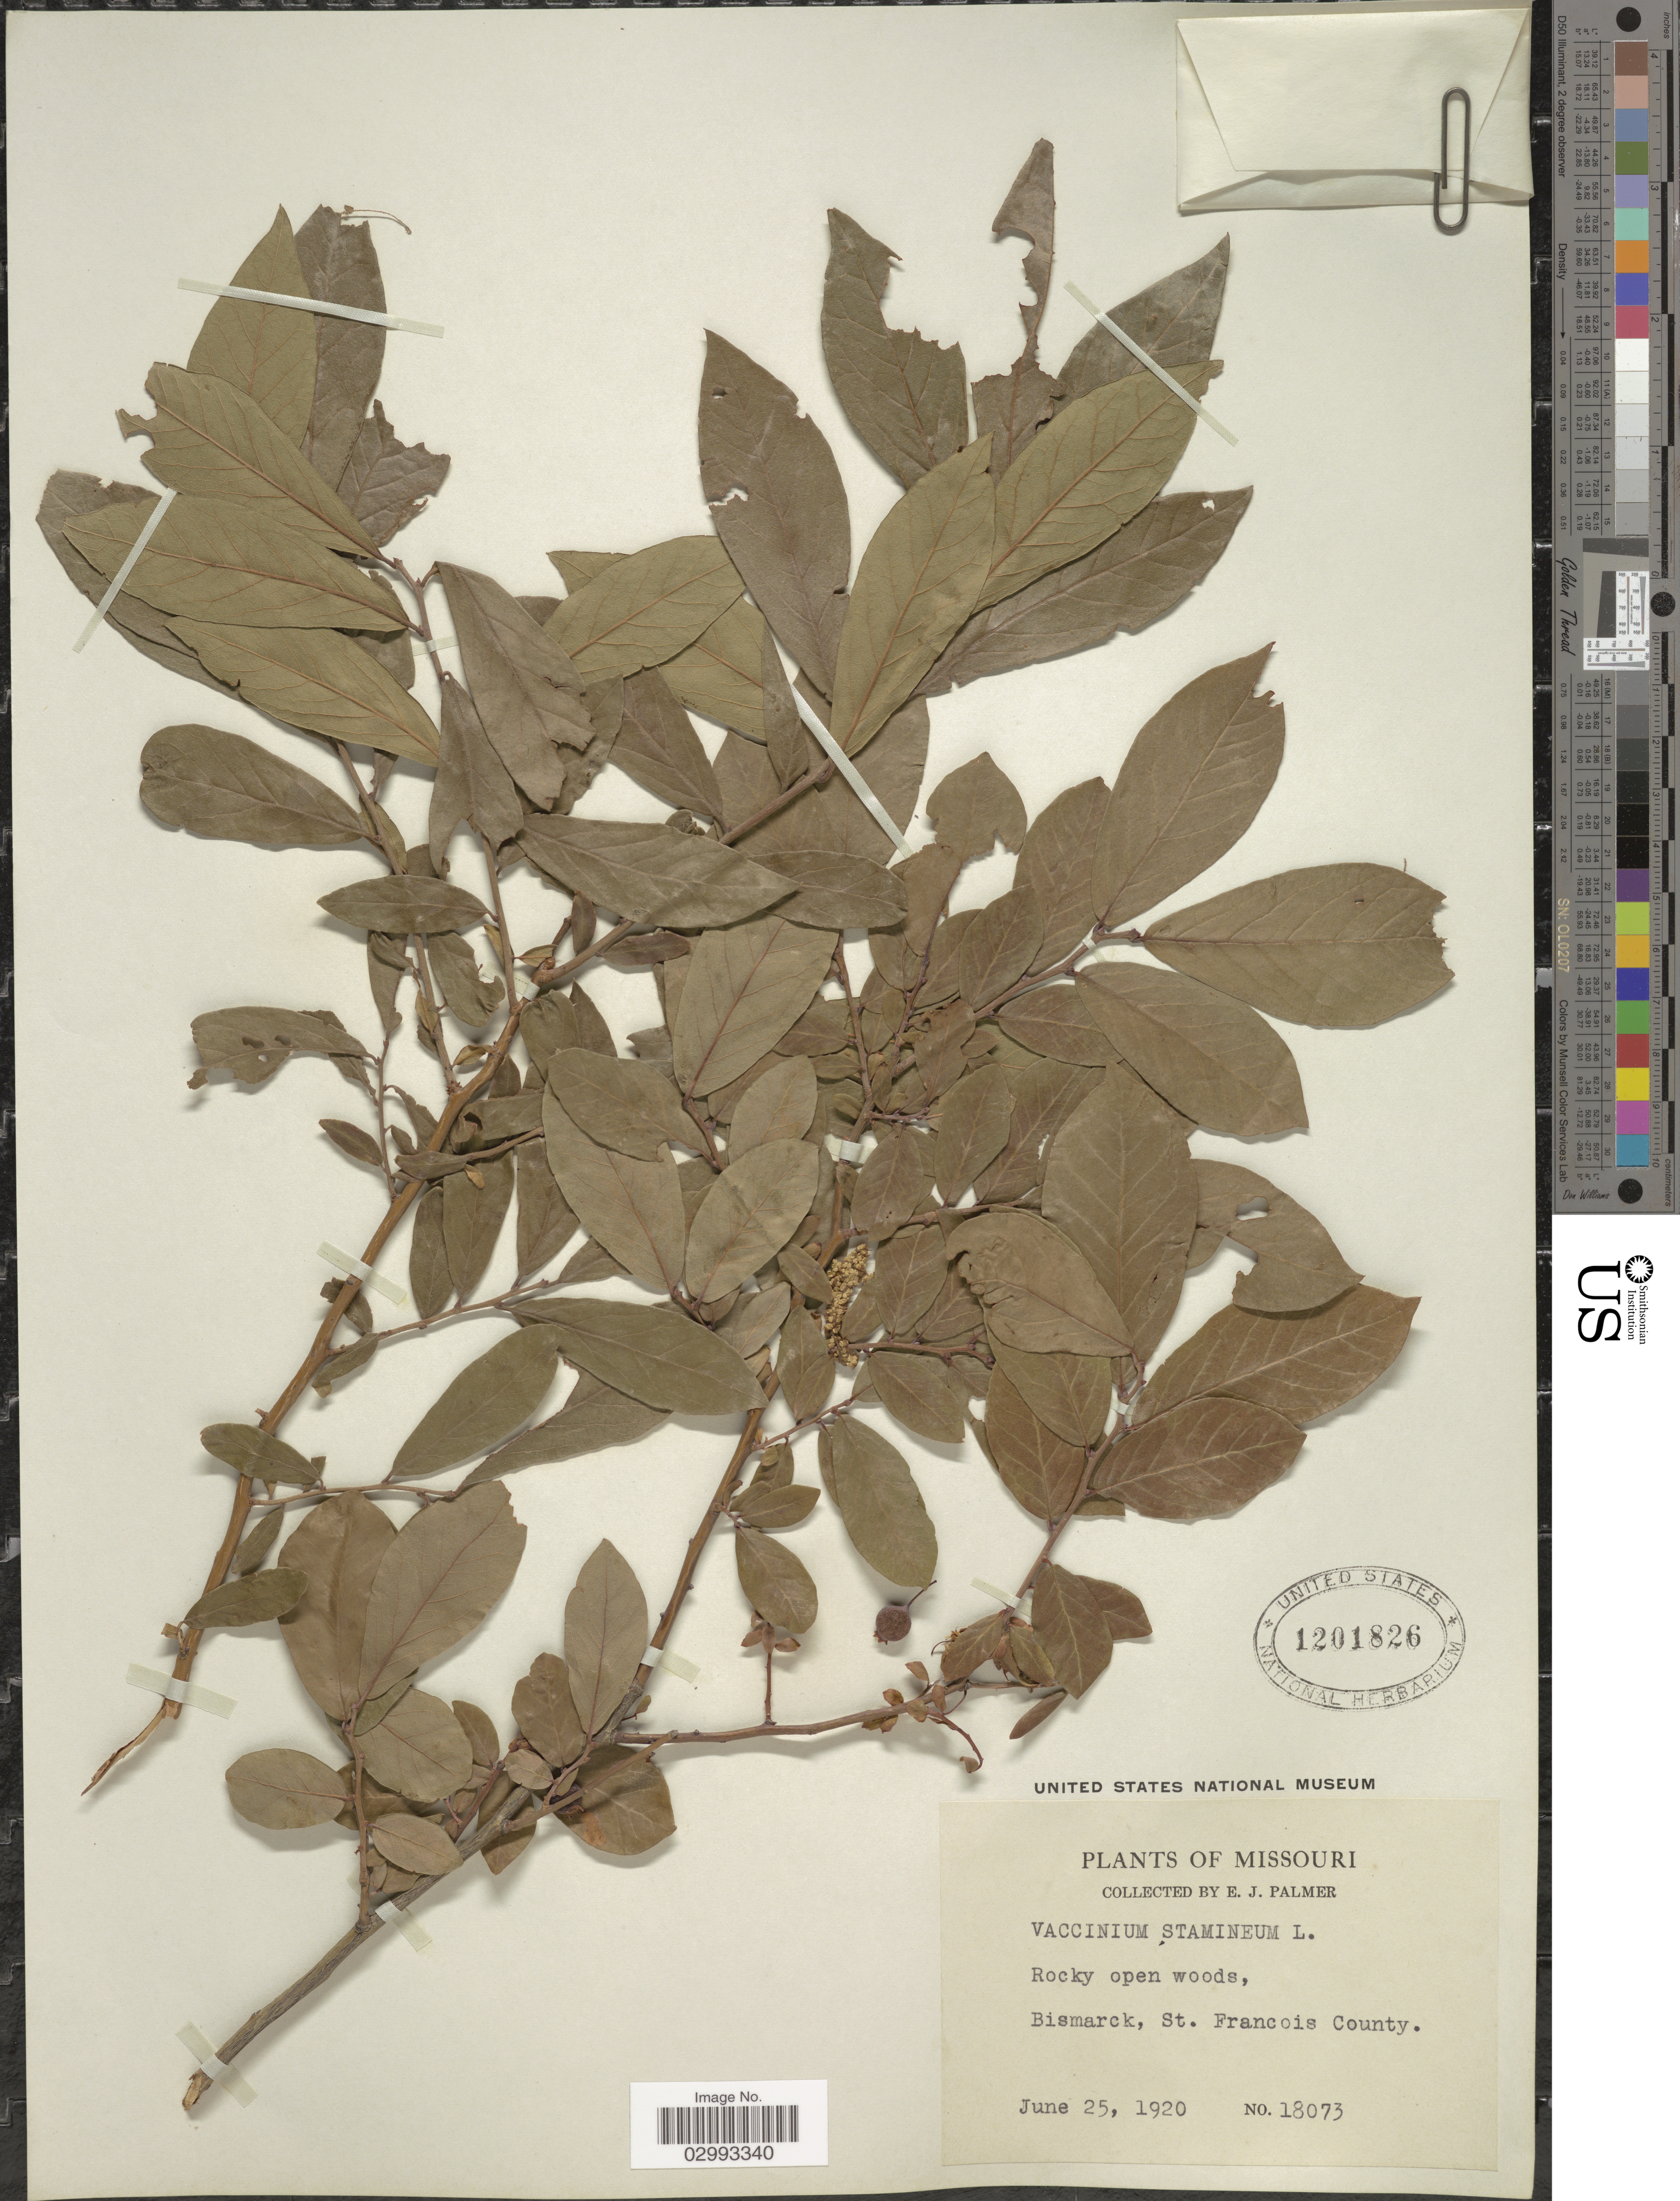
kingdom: Plantae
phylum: Tracheophyta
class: Magnoliopsida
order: Ericales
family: Ericaceae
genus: Polycodium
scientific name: Polycodium stamineum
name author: (L.) Greene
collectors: E. J. Palmer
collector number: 18073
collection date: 1920-06-25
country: United States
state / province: Missouri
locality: Bismarck, St. Francois County.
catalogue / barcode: US 1201826